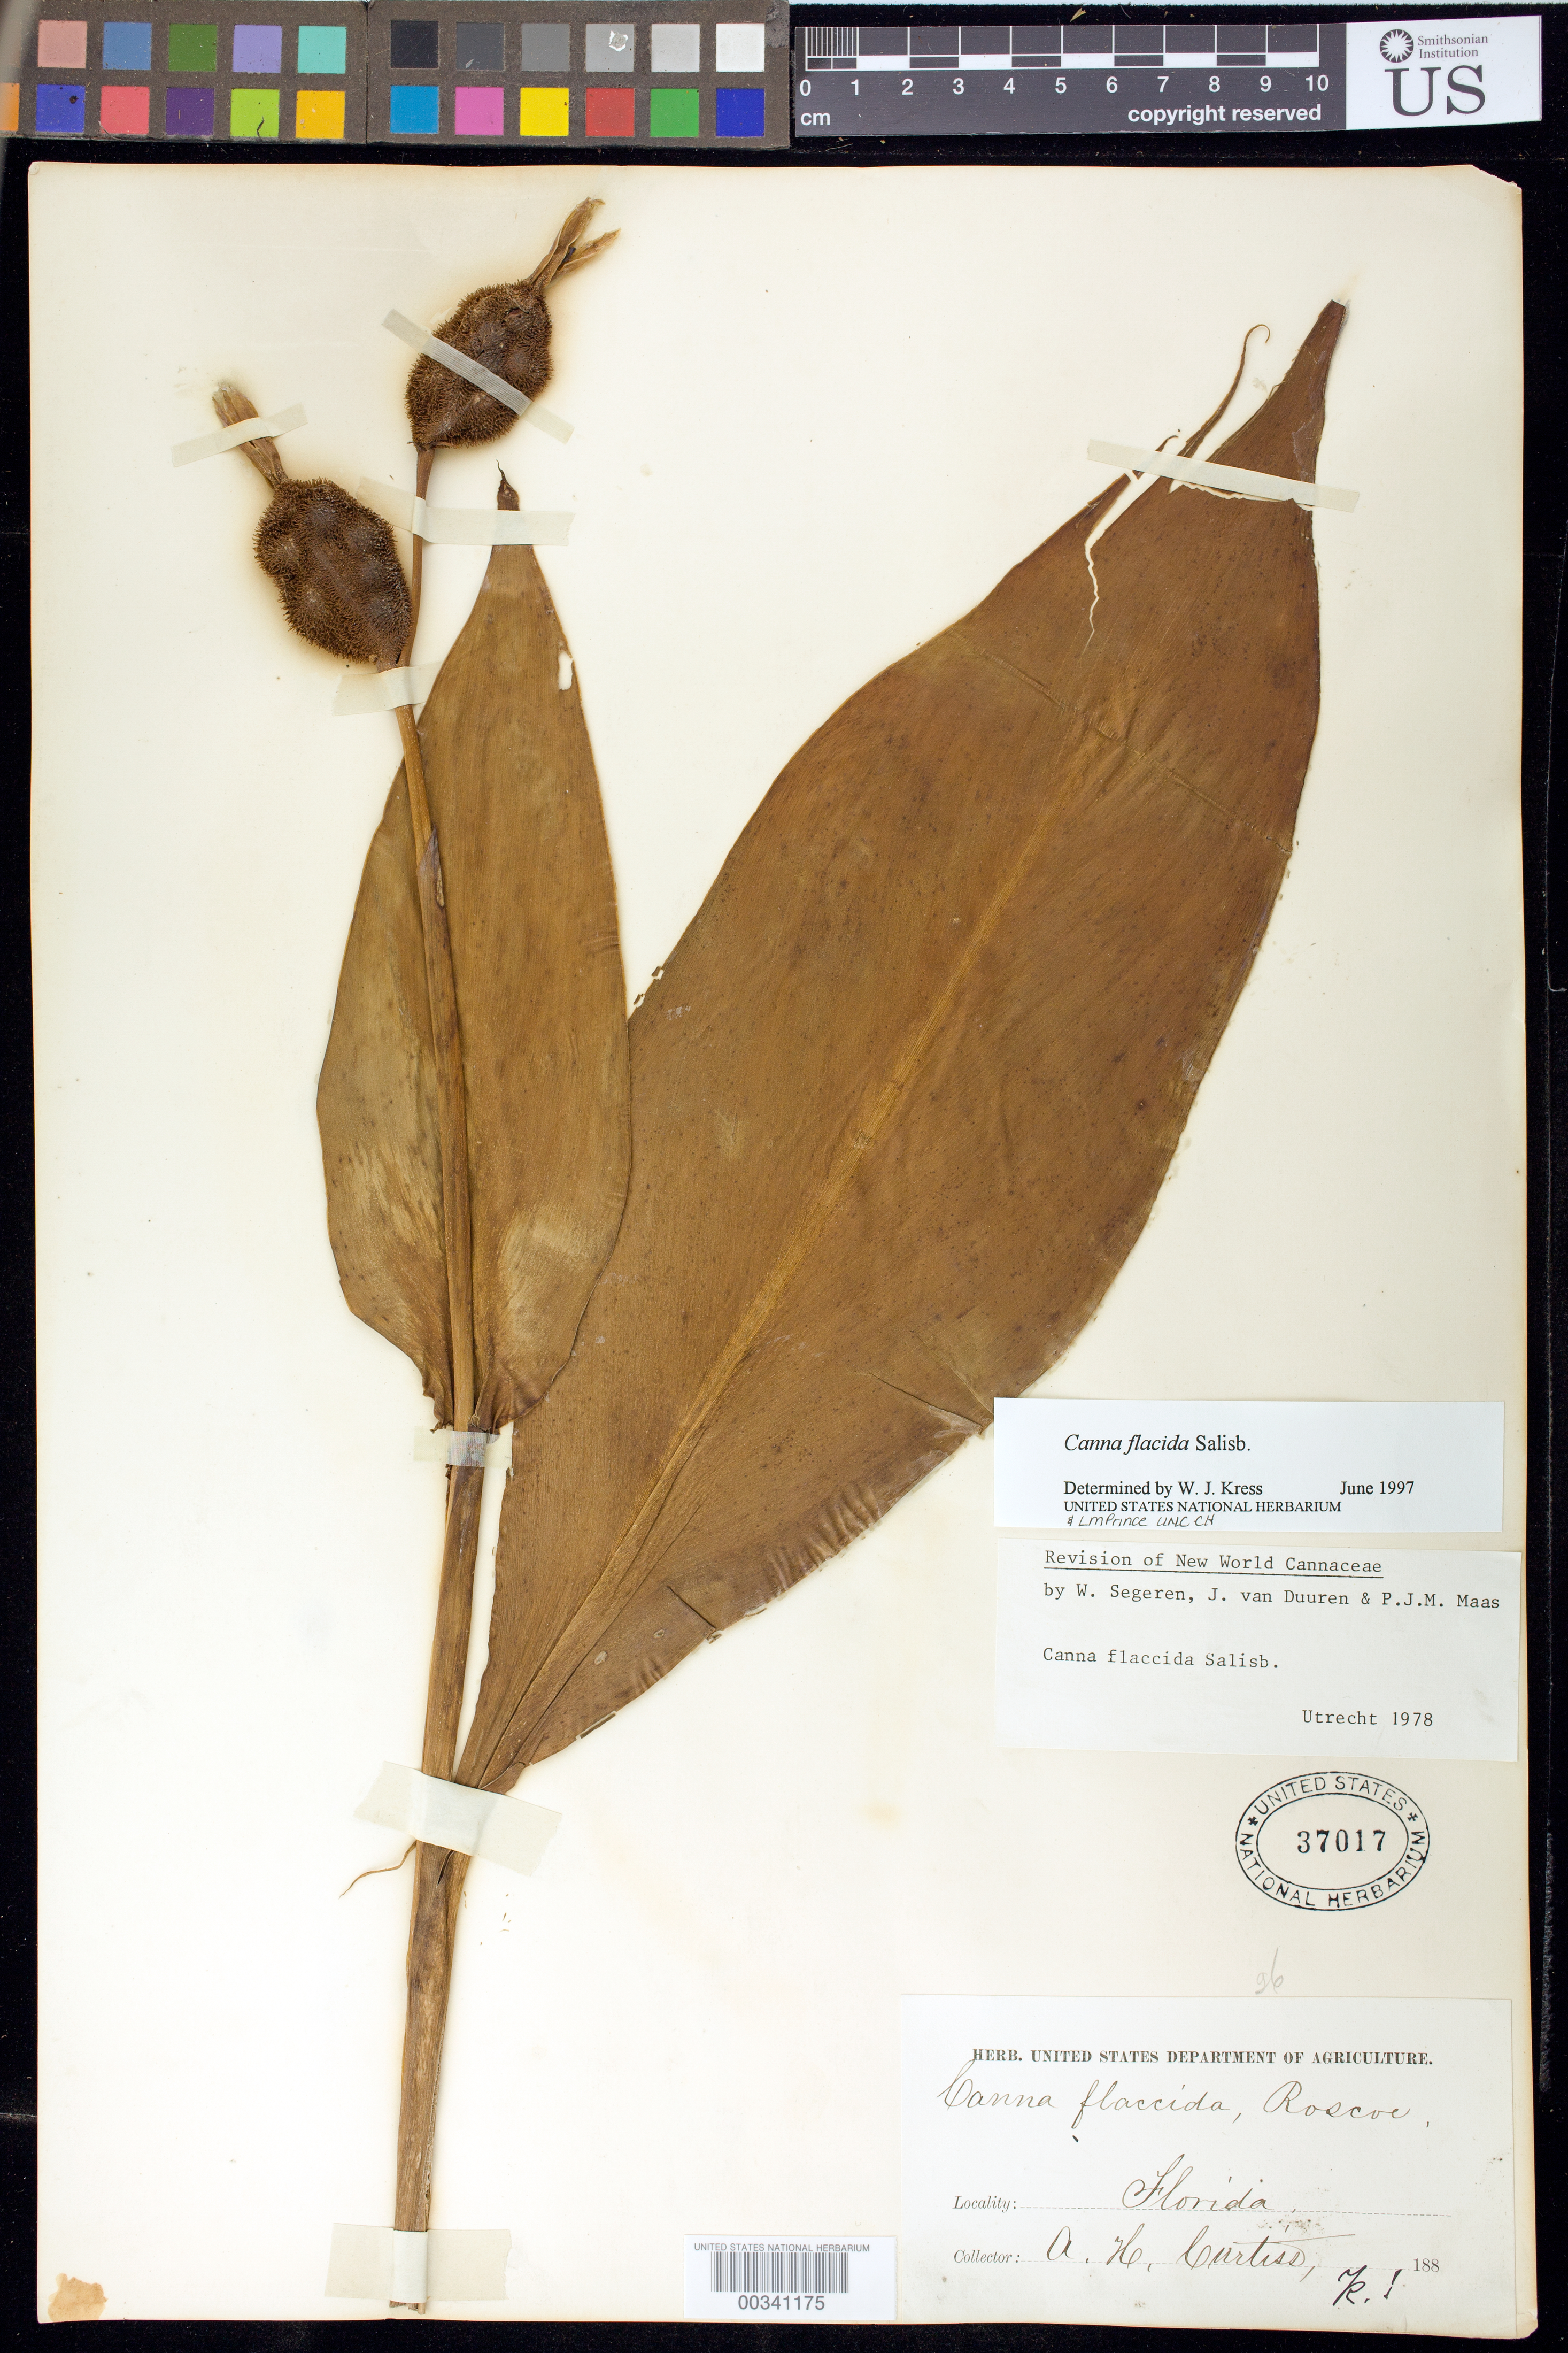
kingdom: Plantae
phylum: Tracheophyta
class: Liliopsida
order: Zingiberales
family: Cannaceae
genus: Canna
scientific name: Canna flaccida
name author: Salisb.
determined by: Segeren, W.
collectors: A. H. Curtiss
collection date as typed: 188-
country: United States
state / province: Florida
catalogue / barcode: US 37017